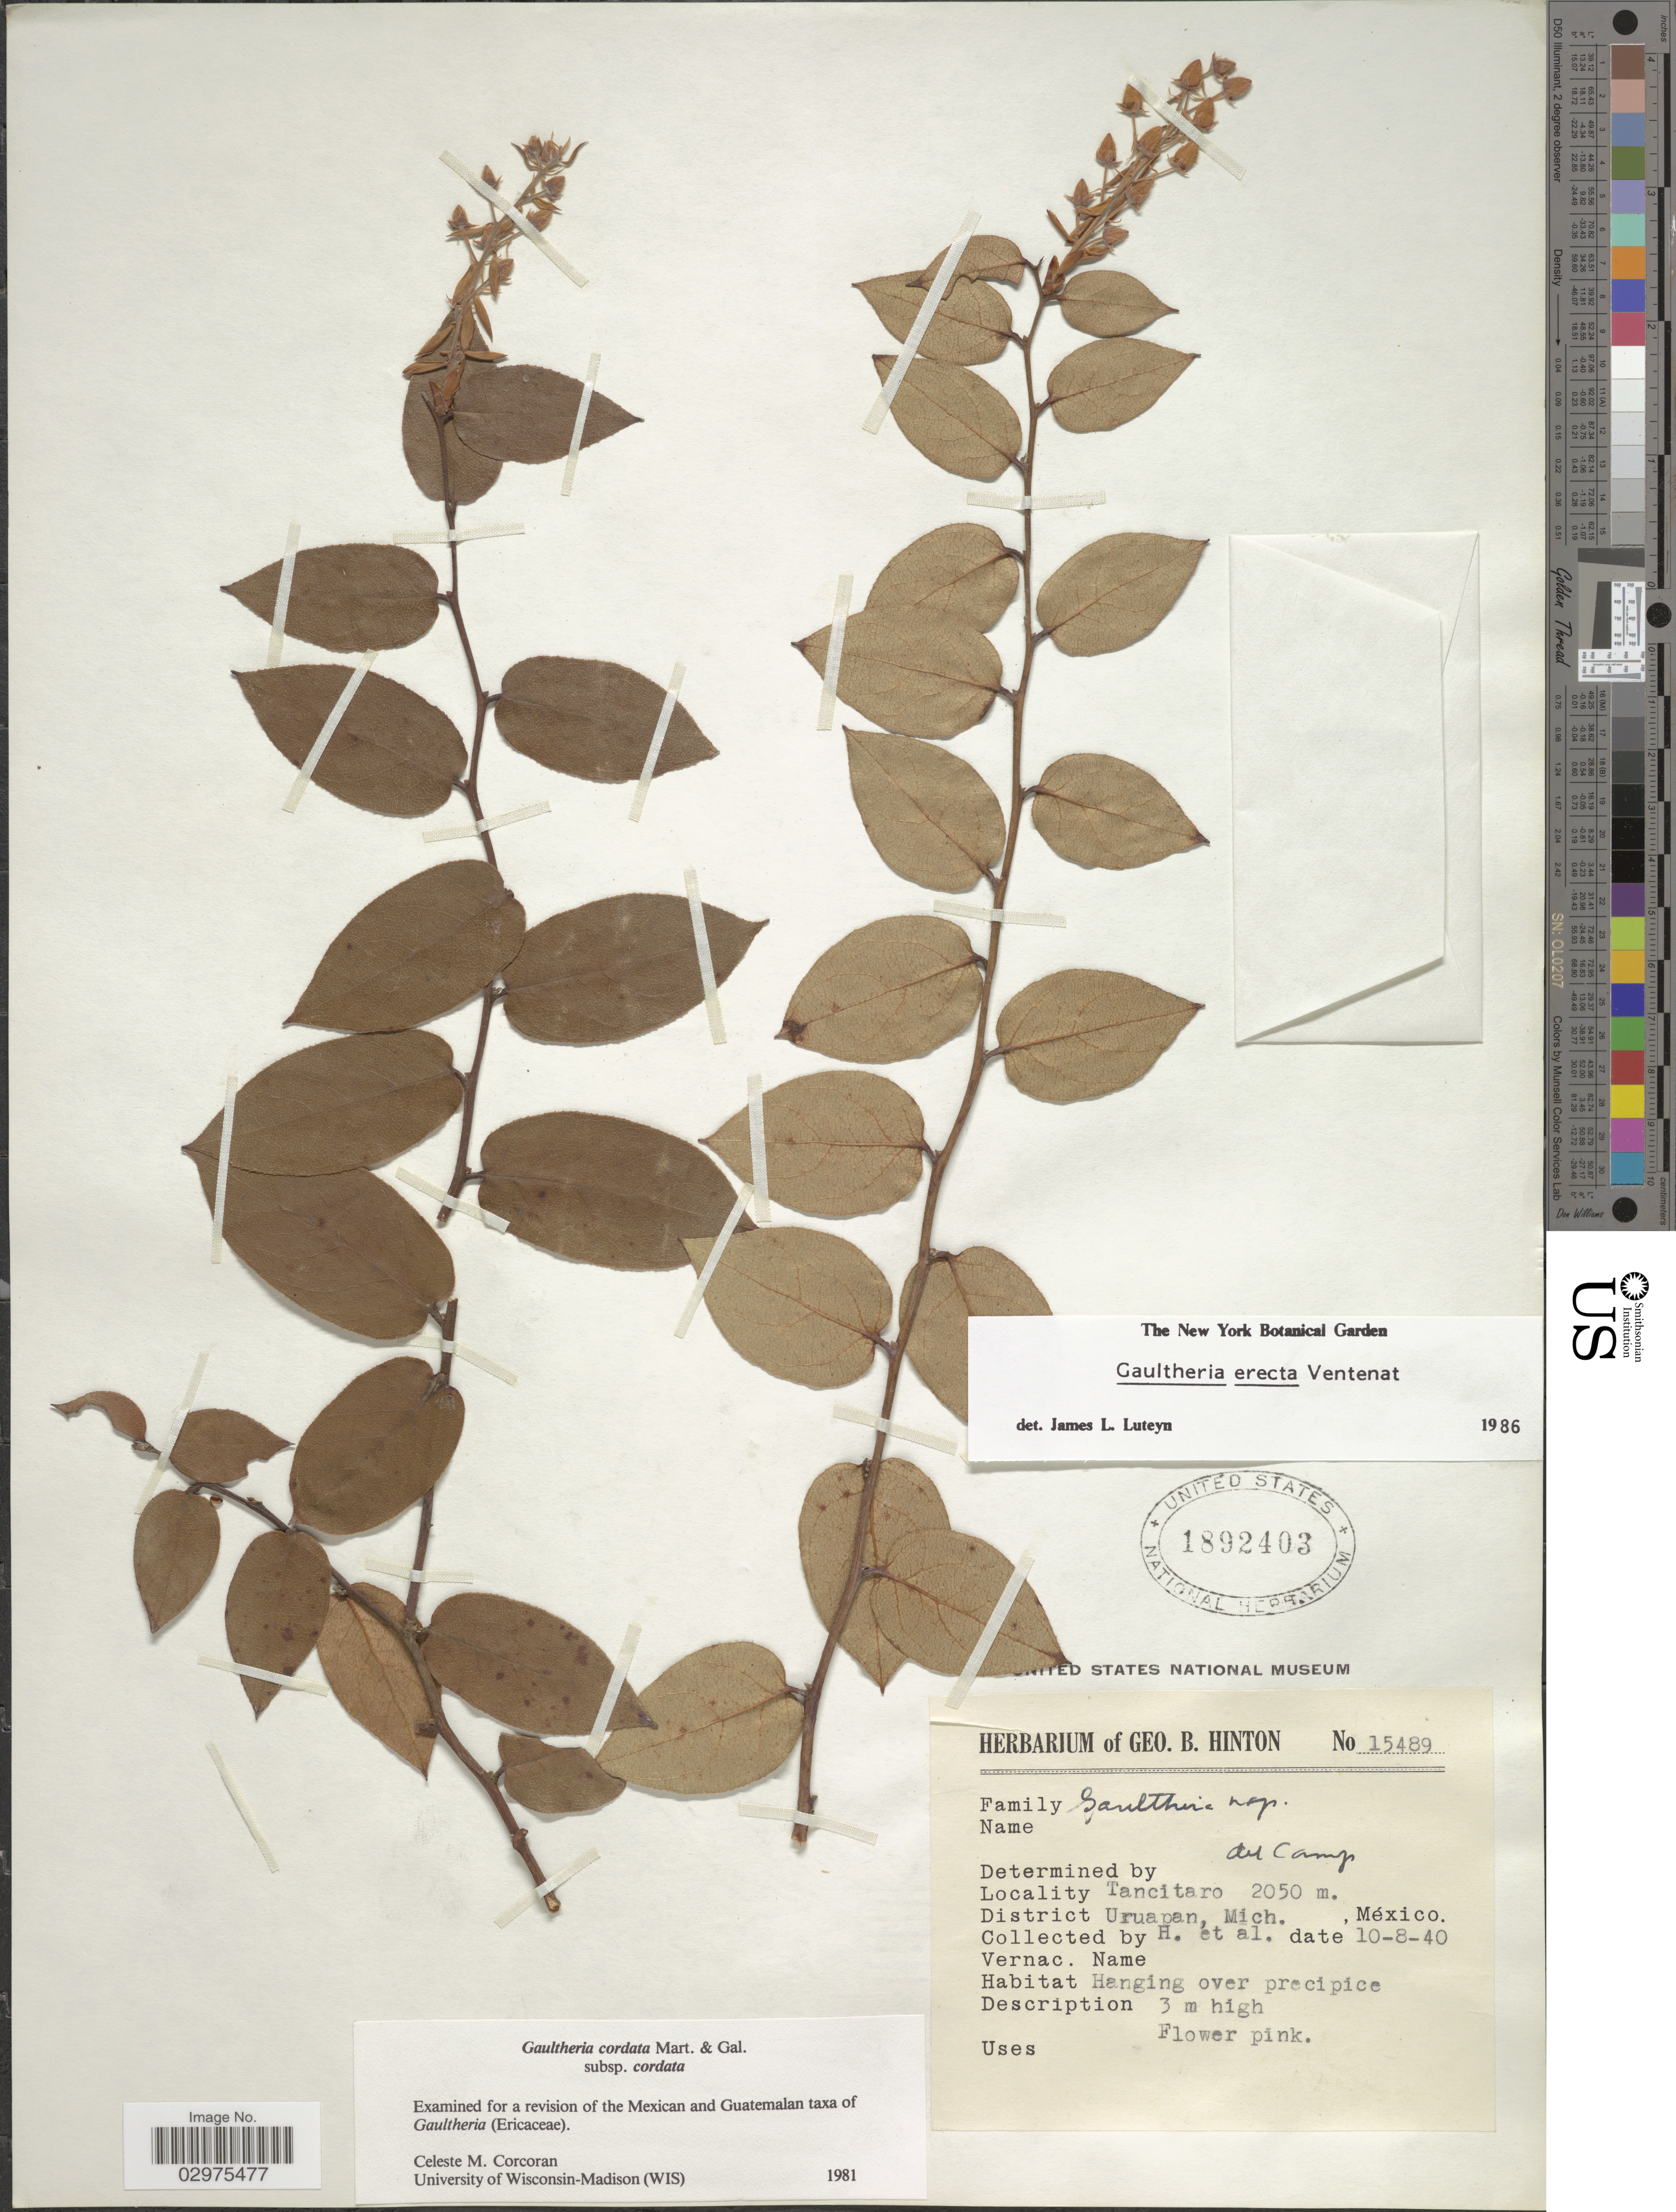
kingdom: Plantae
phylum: Tracheophyta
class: Magnoliopsida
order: Ericales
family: Ericaceae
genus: Gaultheria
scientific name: Gaultheria erecta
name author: Vent.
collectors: G. B. Hinton & et al.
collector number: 15489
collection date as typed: Transcribed d/m/y: 10/8/40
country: Mexico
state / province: Michoacán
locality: Tancitaro. District Uruapan.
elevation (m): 2050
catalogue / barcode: US 1892403